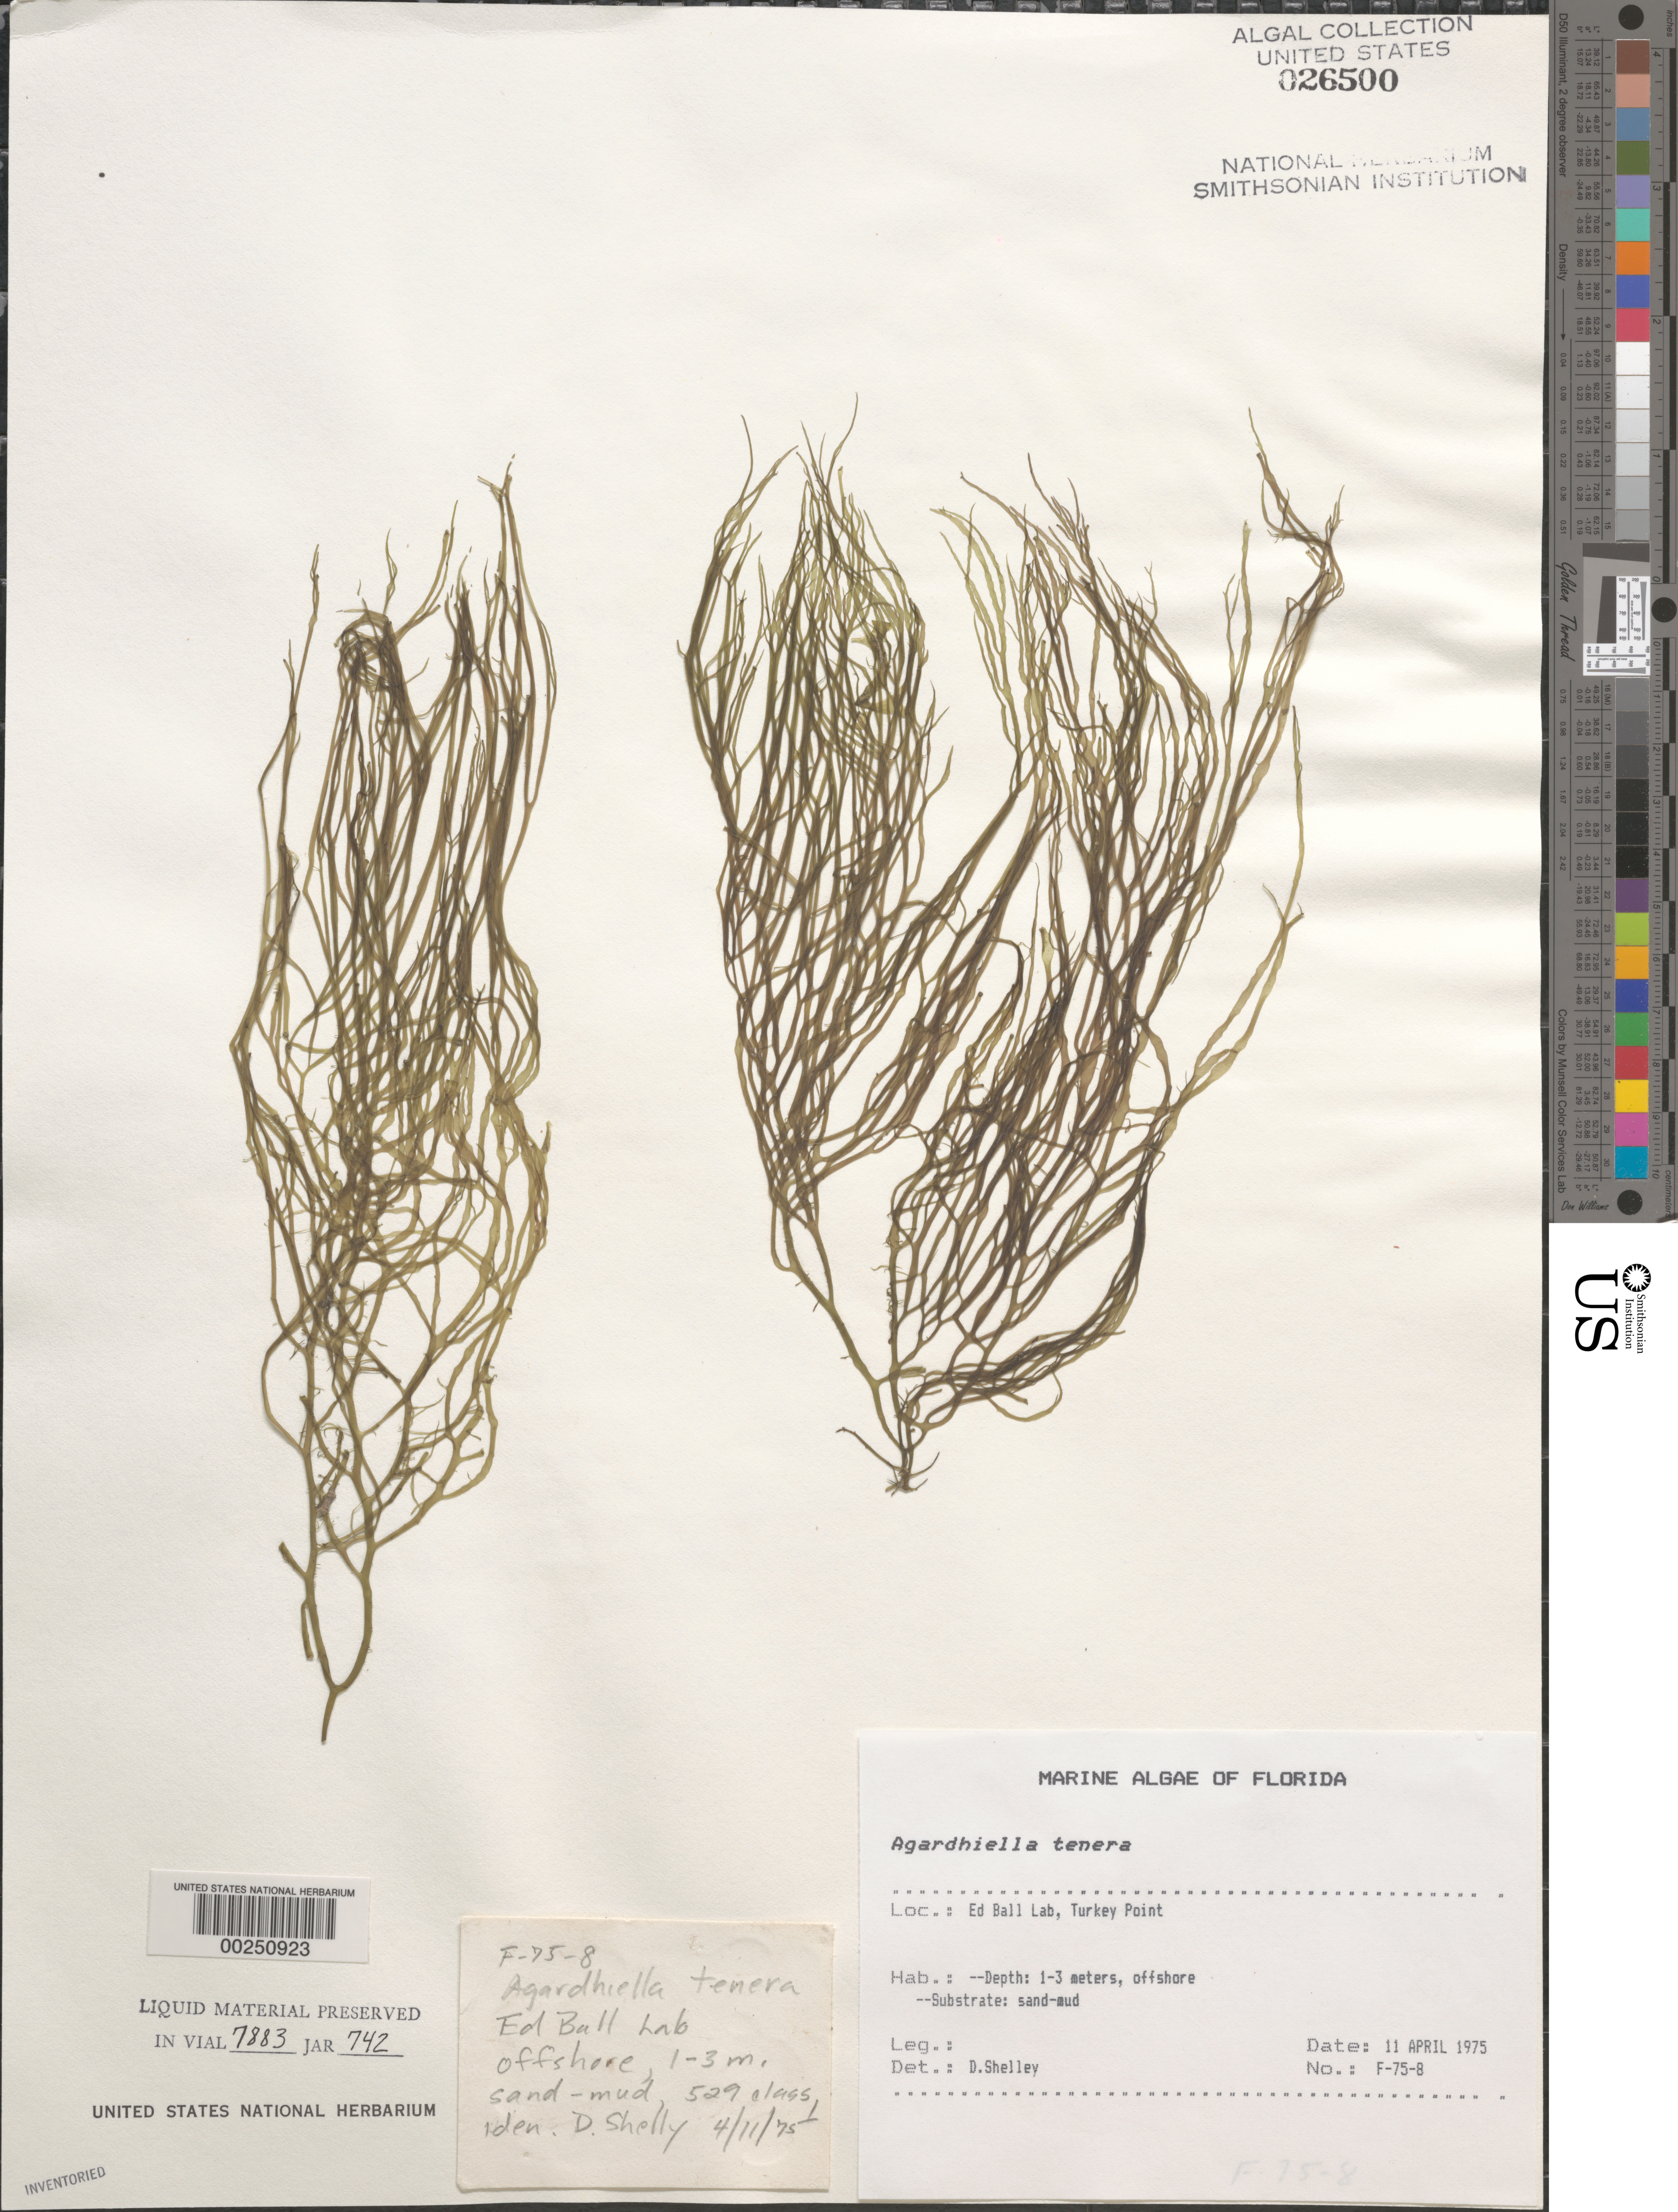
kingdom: Plantae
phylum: Rhodophyta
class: Florideophyceae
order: Gigartinales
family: Solieriaceae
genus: Agardhiella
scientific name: Agardhiella tenera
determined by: Shelly, D.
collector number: F-75-8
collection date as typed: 11 Apr 1975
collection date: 1975-04-11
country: United States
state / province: Florida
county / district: Franklin County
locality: Turkey Point, Edward Ball Laboratory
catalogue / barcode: US 26500